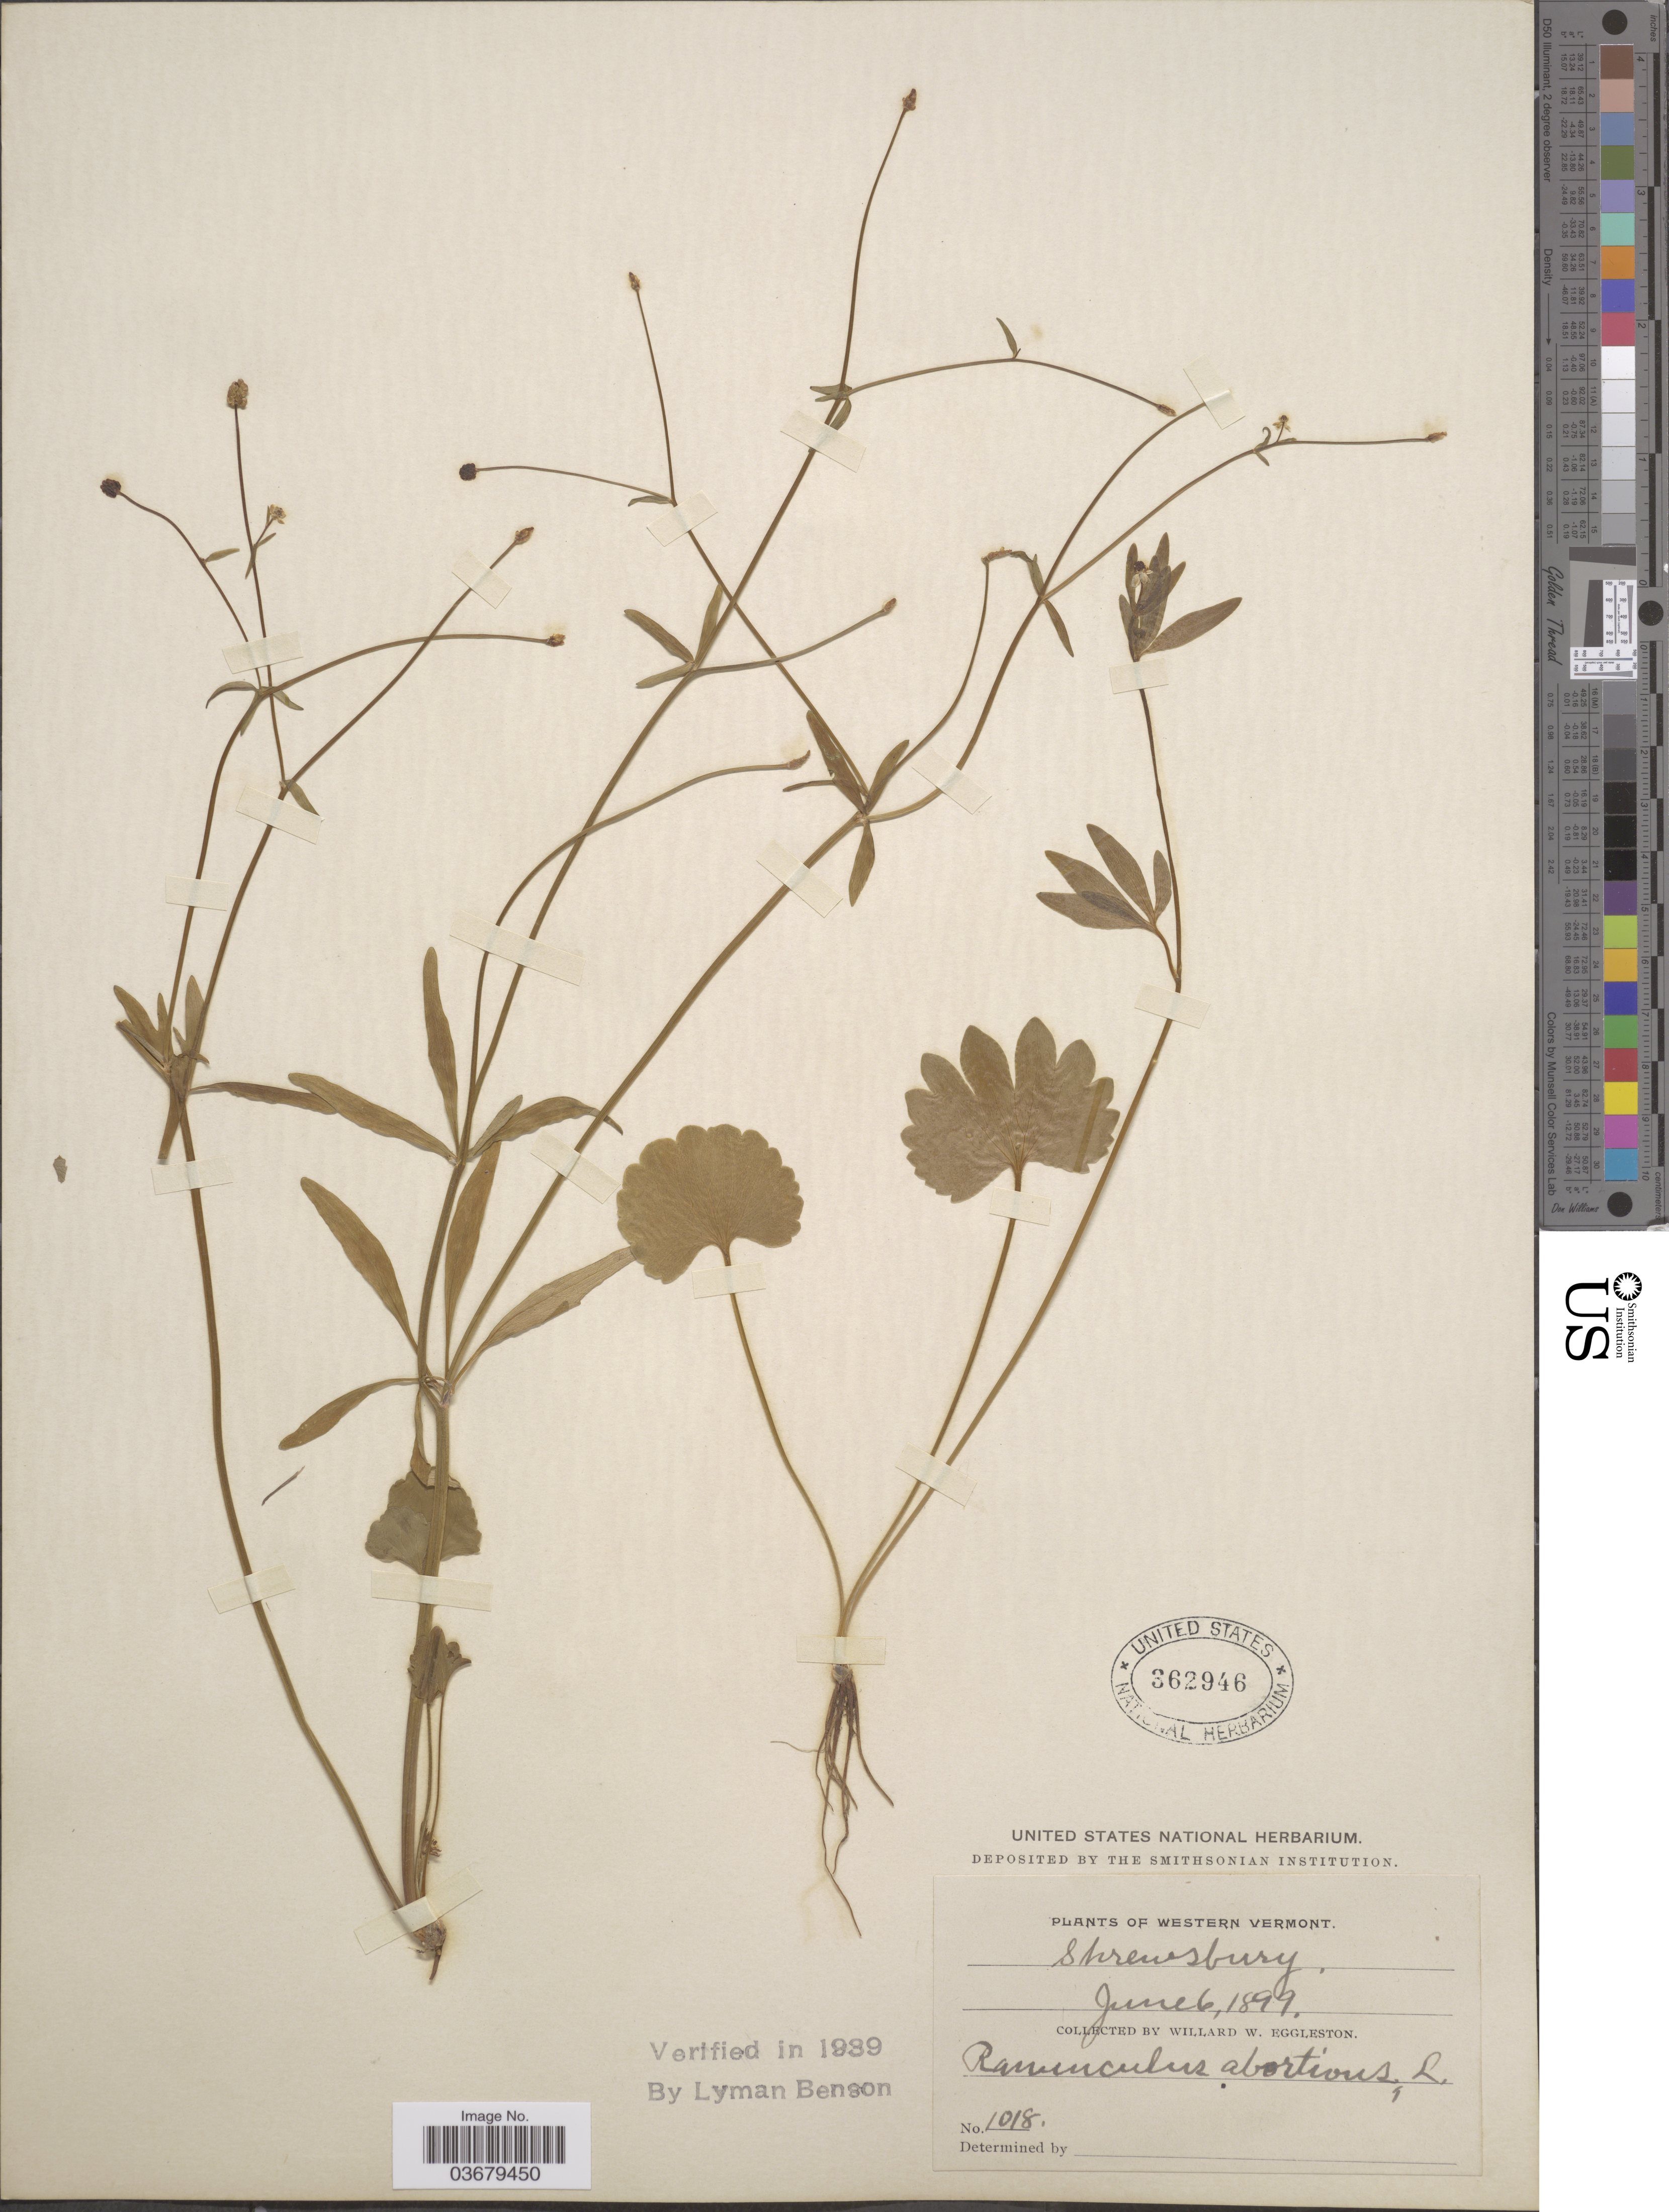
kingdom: Plantae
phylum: Tracheophyta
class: Magnoliopsida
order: Ranunculales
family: Ranunculaceae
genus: Ranunculus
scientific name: Ranunculus abortivus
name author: L.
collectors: W. W. Eggleston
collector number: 1018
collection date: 1899-06-06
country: United States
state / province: Vermont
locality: Western Vermont. Shrewsbury.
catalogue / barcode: US 362946